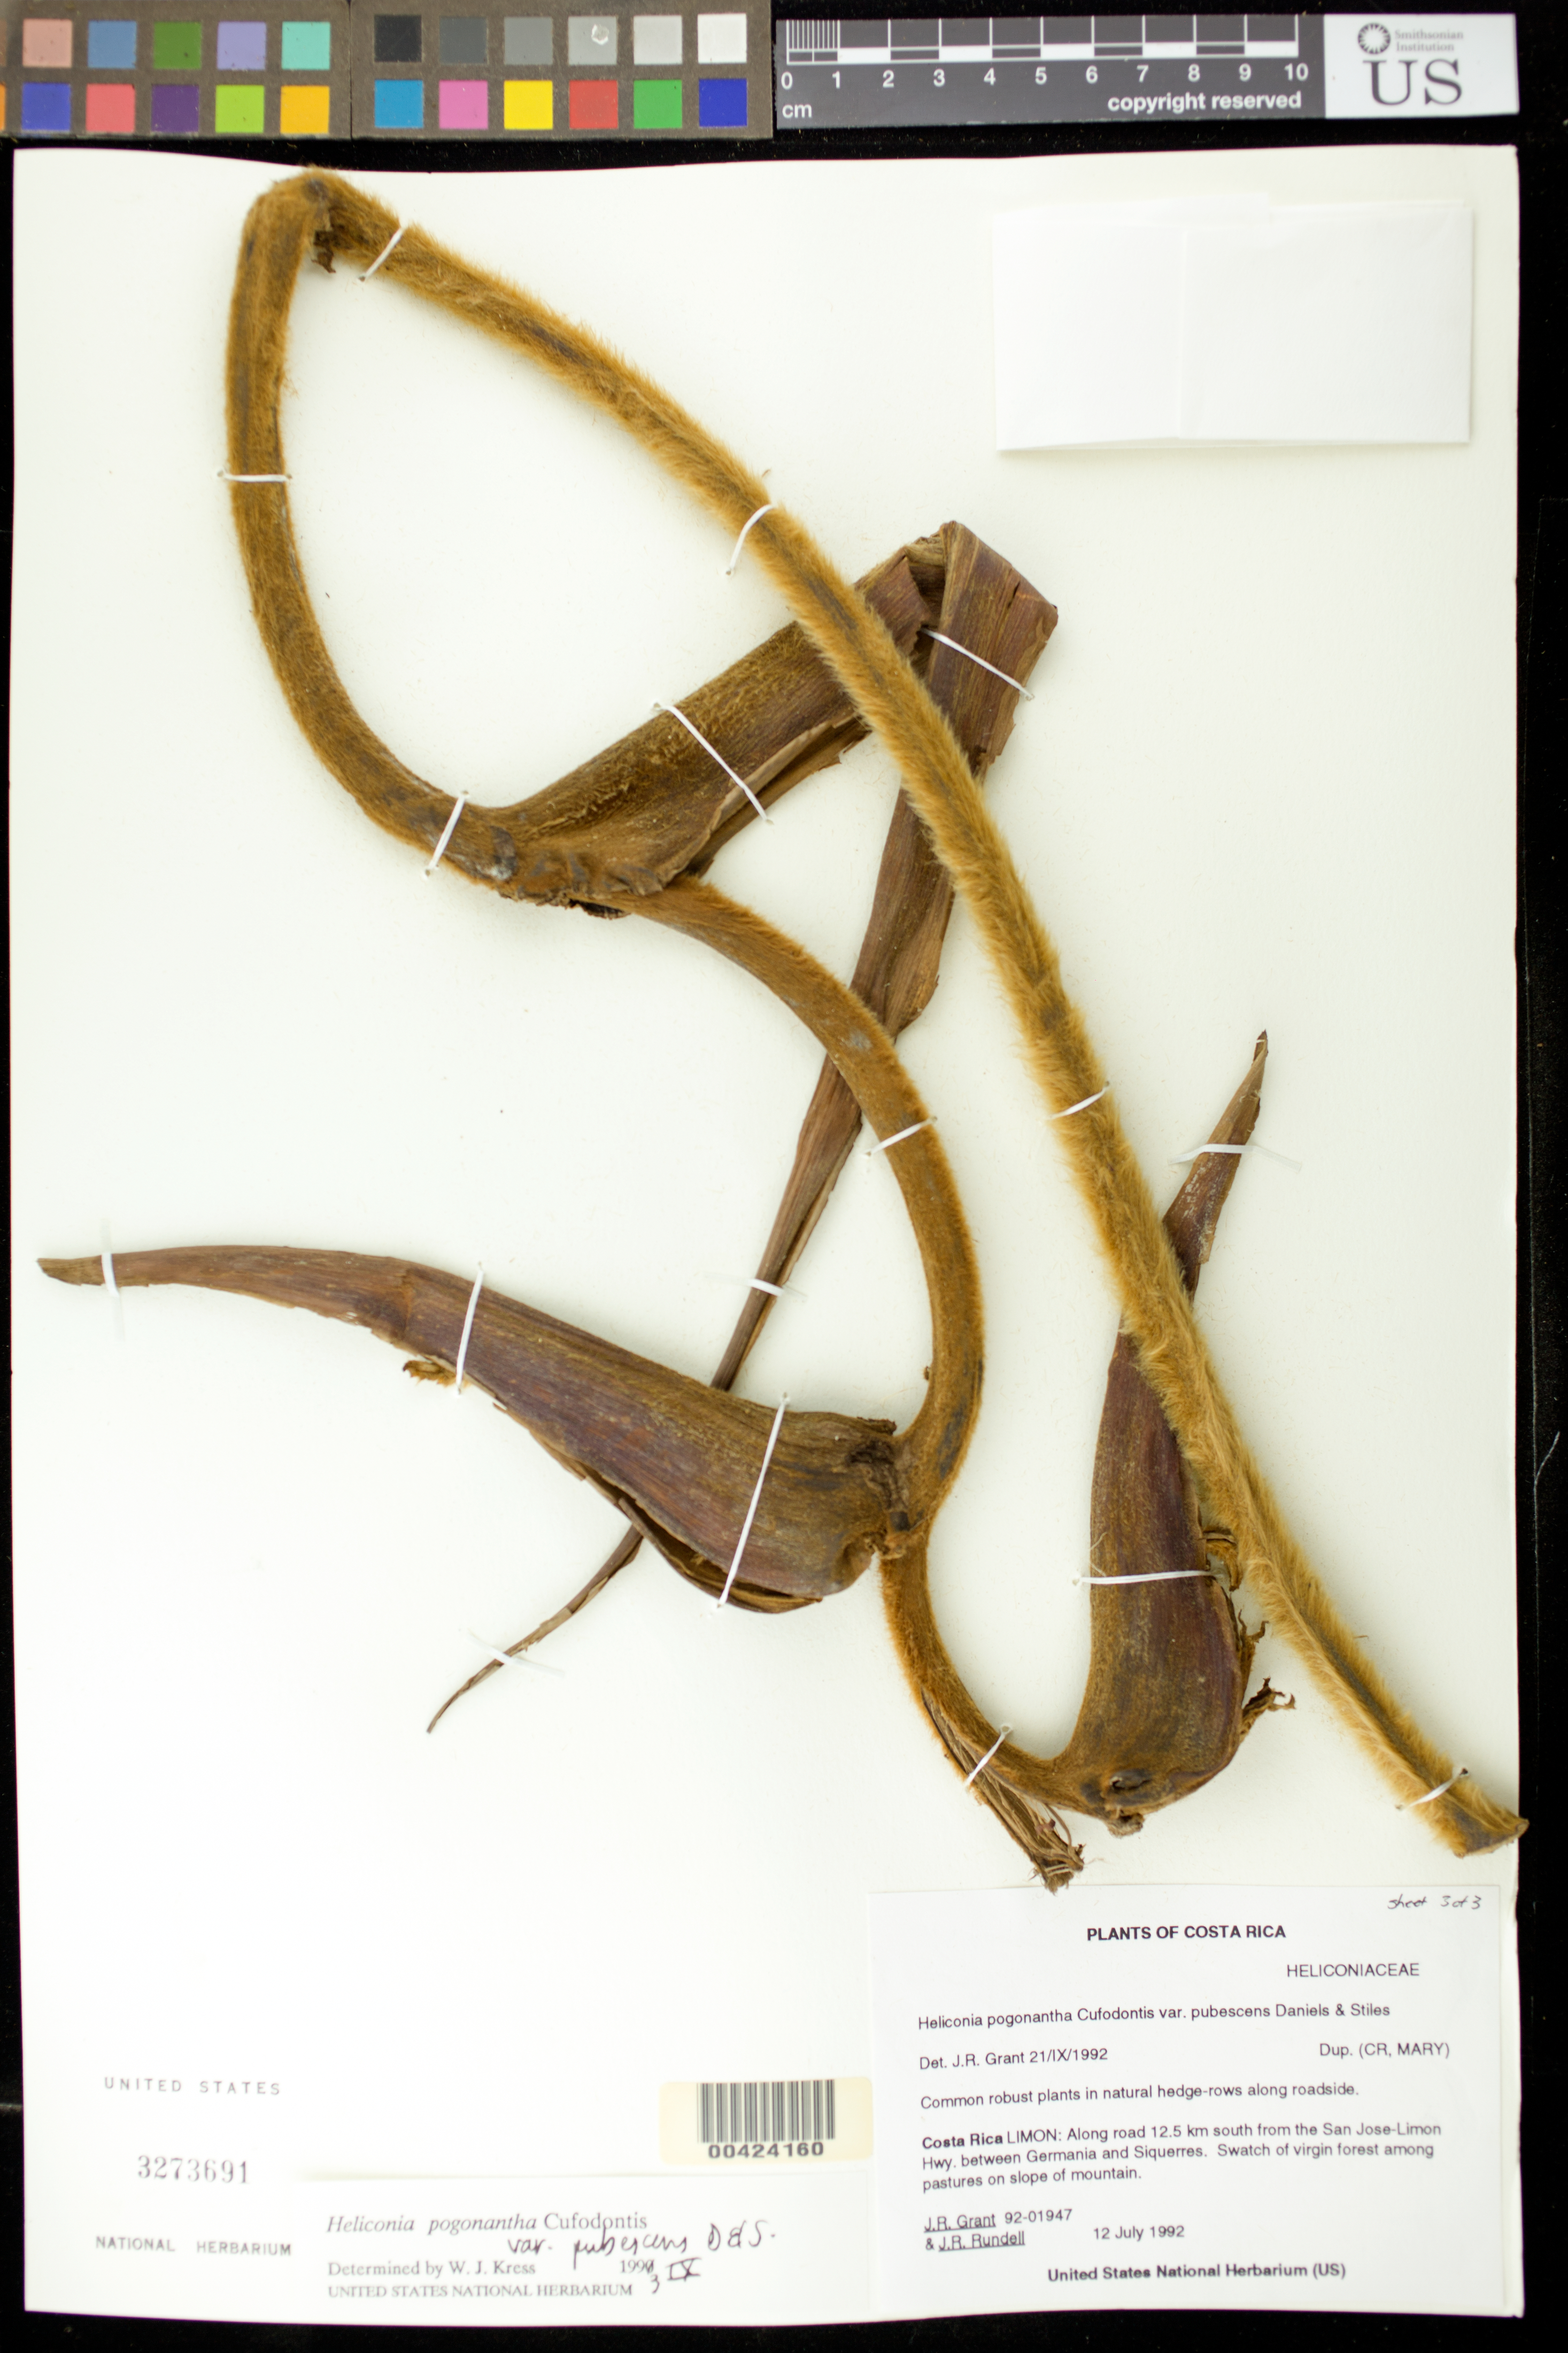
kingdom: Plantae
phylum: Tracheophyta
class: Liliopsida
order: Zingiberales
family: Heliconiaceae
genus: Heliconia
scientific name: Heliconia pogonantha var. pubescens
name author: G.S. Daniels & F.G. Stiles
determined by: Kress, W. J., (US), Smithsonian Institution - National Museum of Natural History (UNITED STATES)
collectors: J. R. Grant & J. R. Rundell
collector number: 92-01947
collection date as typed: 12 Jul 1992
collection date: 1992-07-12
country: Costa Rica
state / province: Limón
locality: Between germania and siquerres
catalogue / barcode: US 3273691